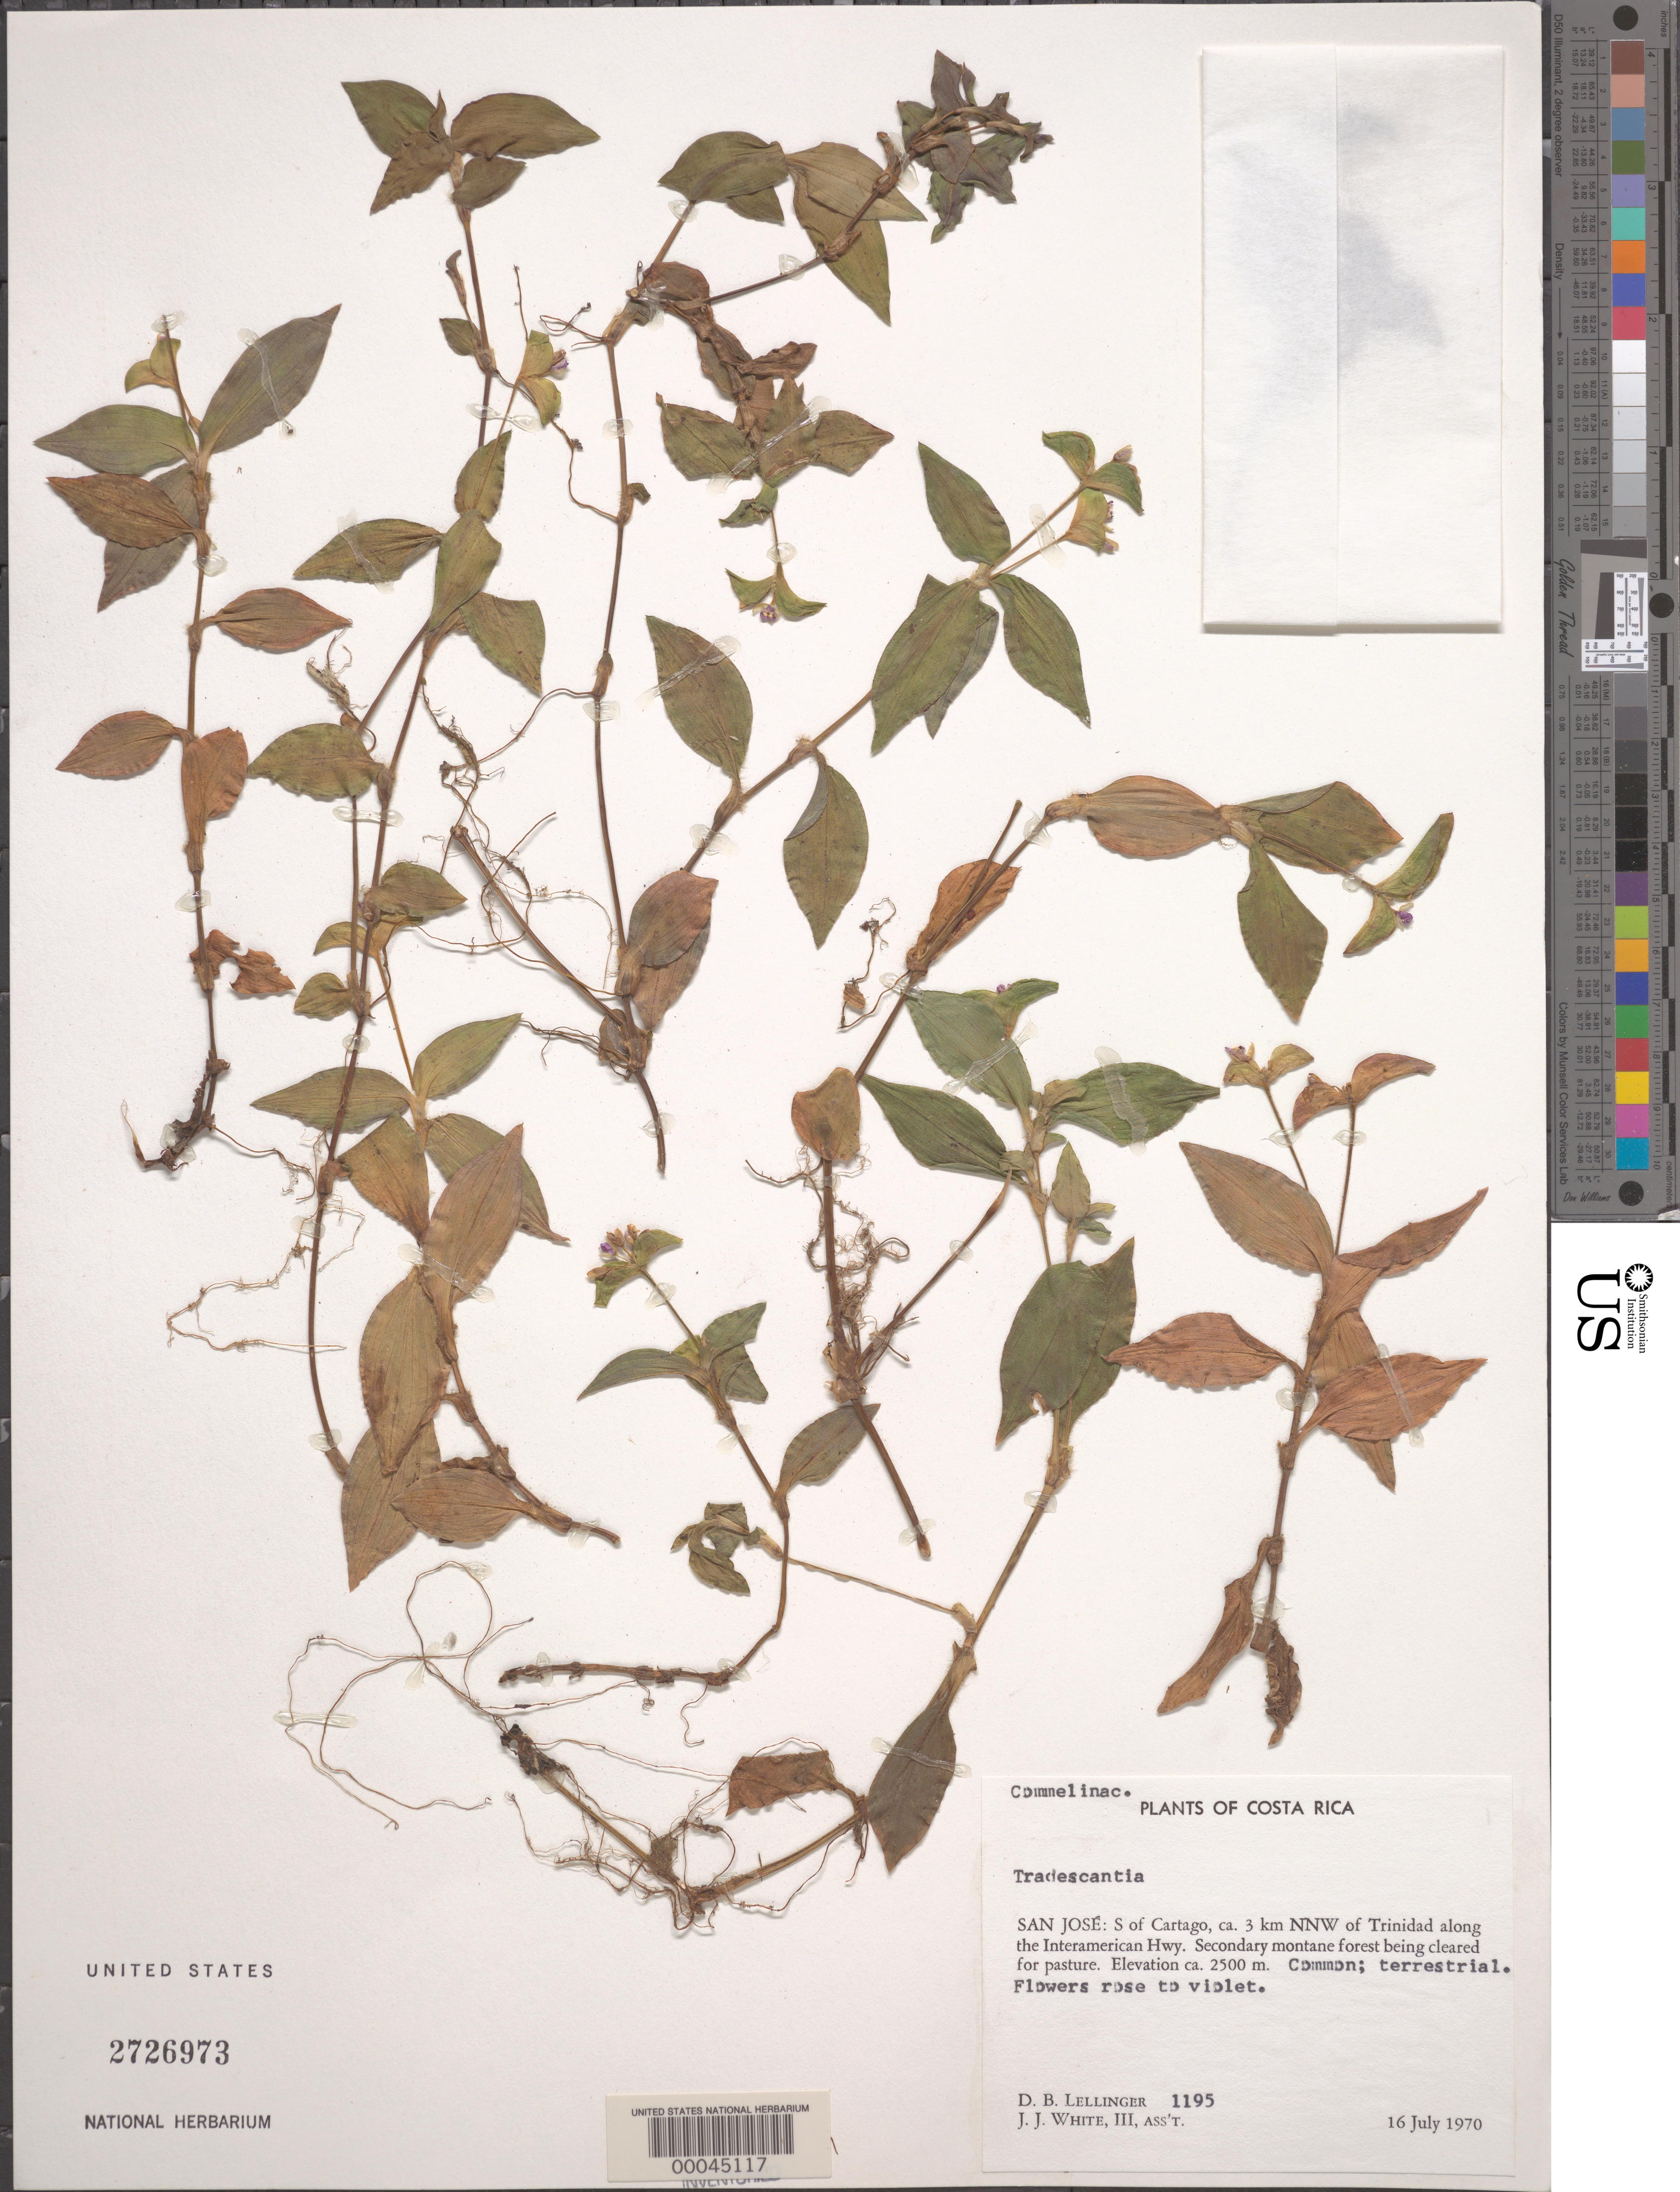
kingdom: Plantae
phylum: Tracheophyta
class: Liliopsida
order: Commelinales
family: Commelinaceae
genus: Tradescantia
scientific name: Tradescantia sp.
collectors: D. B. Lellinger & J. J. White III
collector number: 1195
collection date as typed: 16 Jul 1970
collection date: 1970-07-16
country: Costa Rica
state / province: San José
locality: S of cartago, nnw of trinidad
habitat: Secondary montane forest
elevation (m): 2500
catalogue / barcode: US 2726973